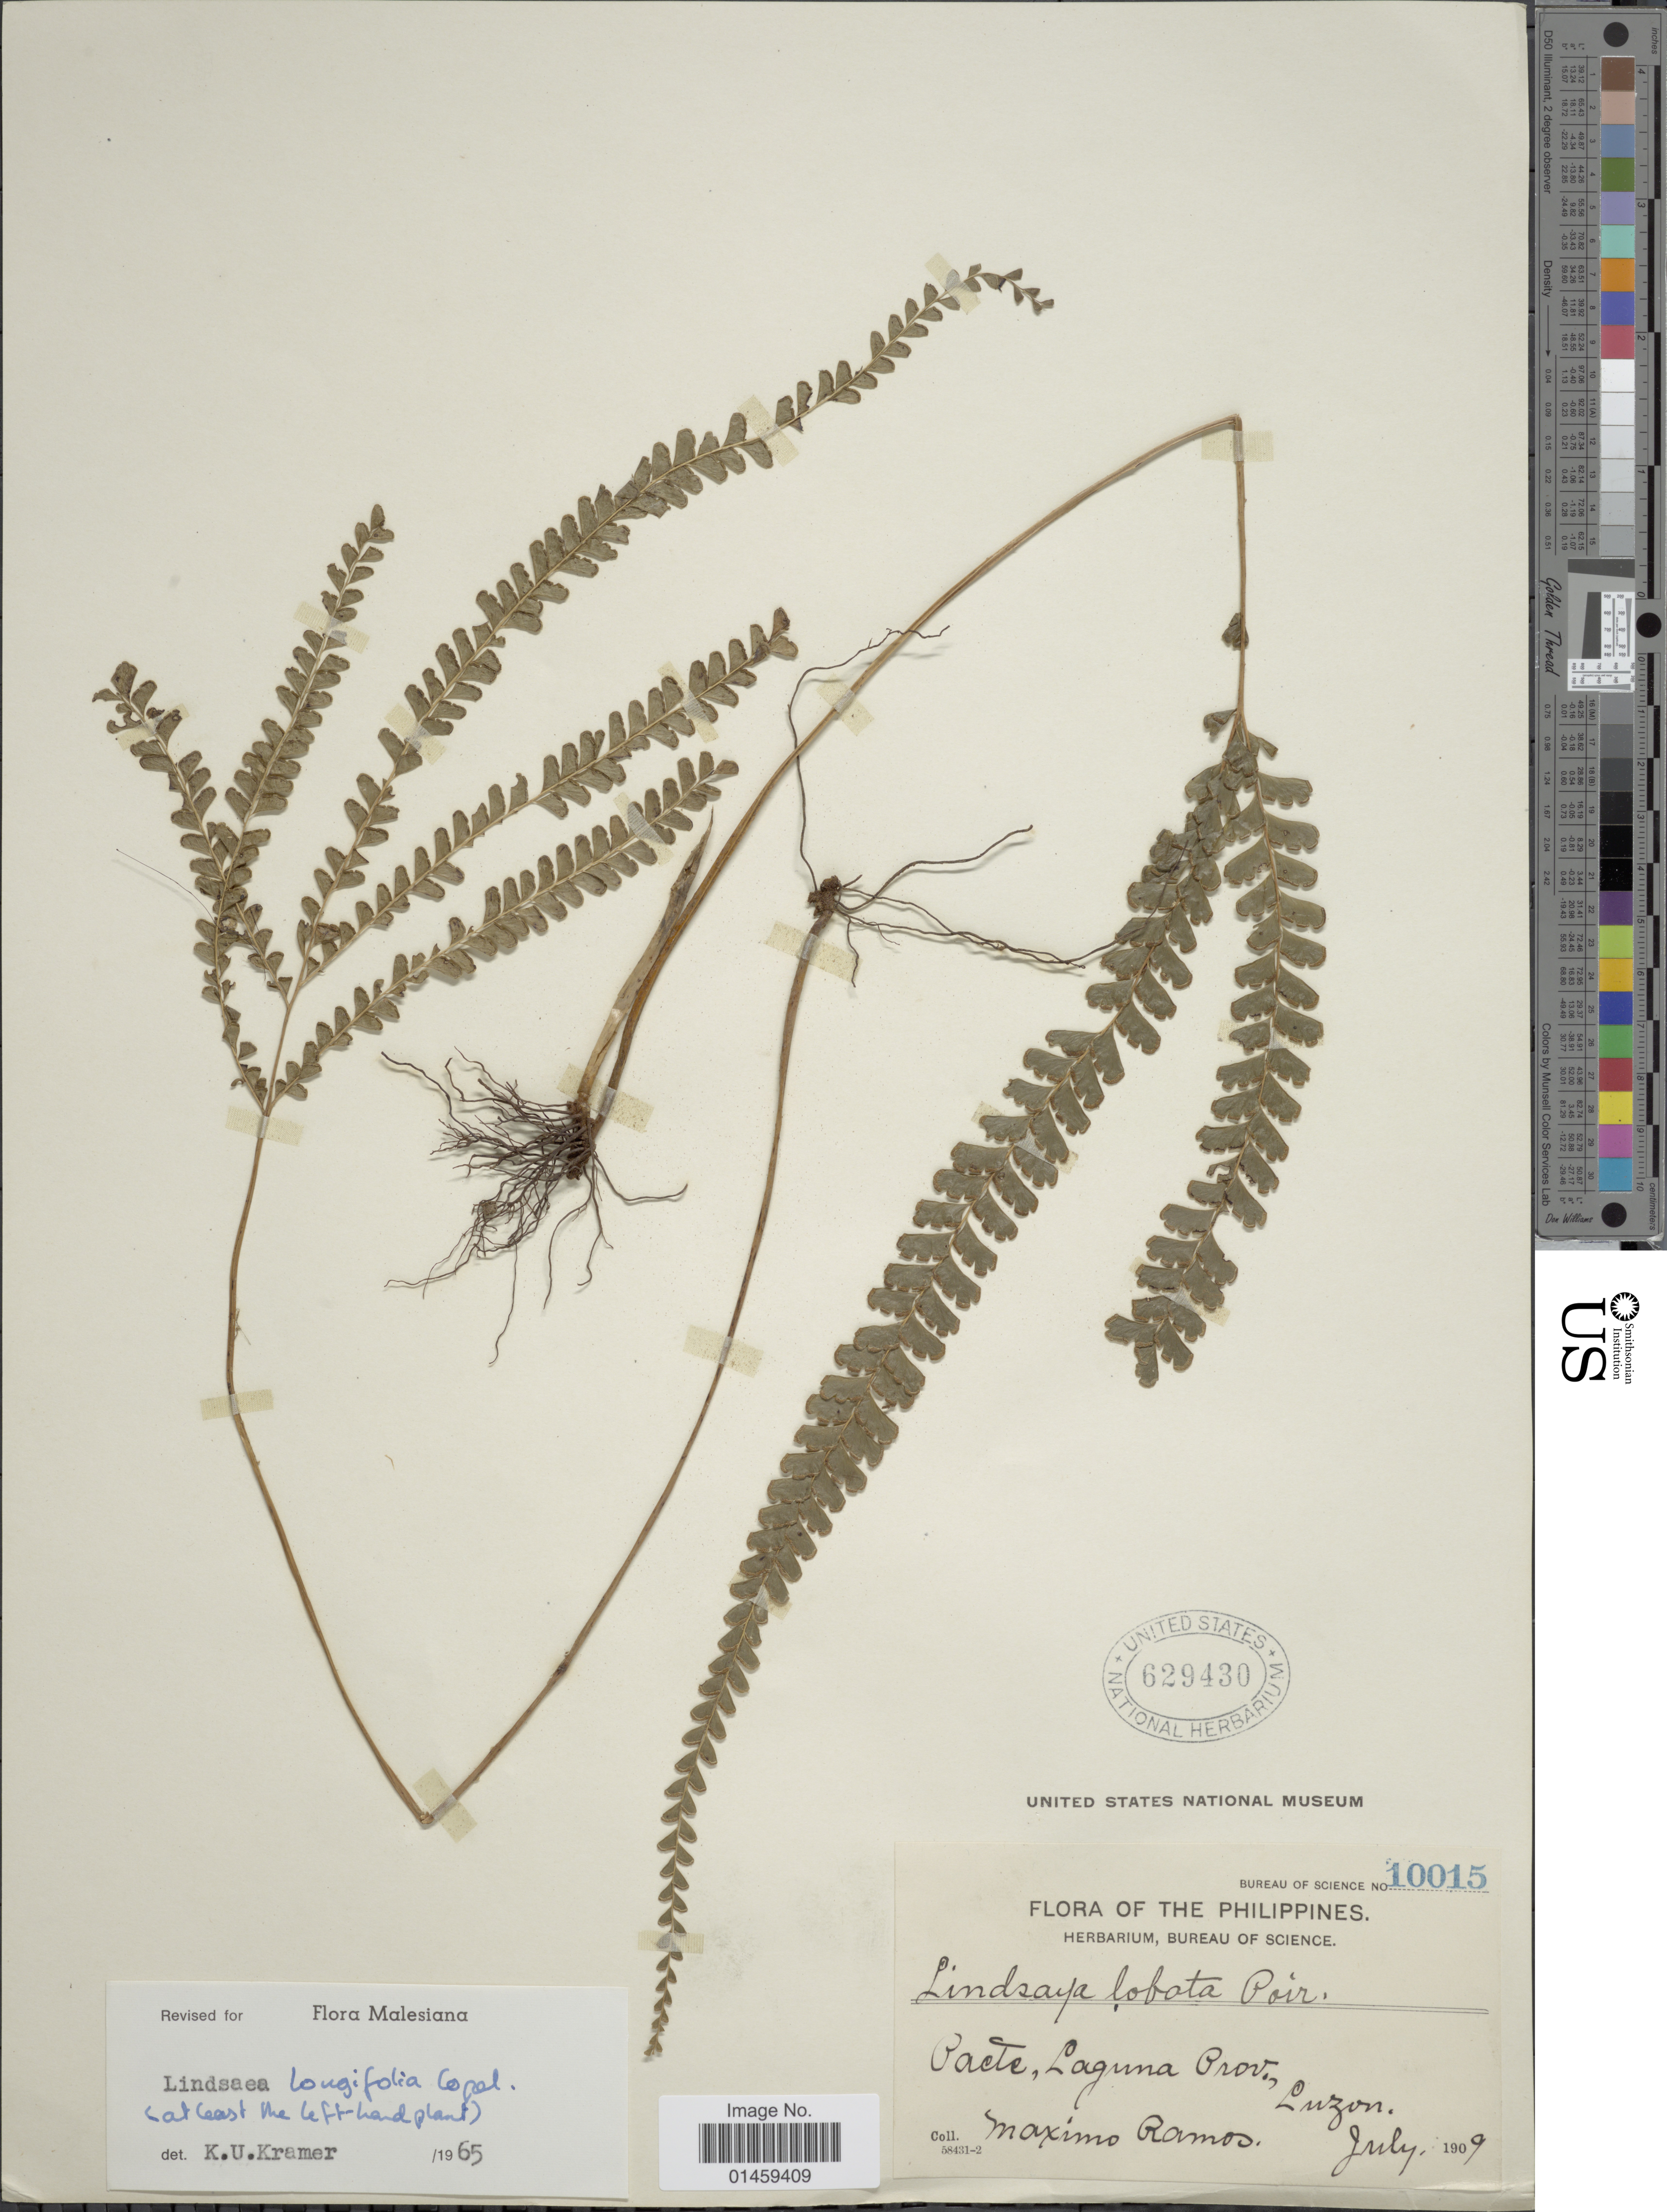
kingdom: Plantae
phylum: Tracheophyta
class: Polypodiopsida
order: Polypodiales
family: Lindsaeaceae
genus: Lindsaea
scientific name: Lindsaea longifolia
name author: Copel.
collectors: M. Ramos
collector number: Bureau of Science 10015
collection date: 1909-07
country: Philippines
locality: Pacte, Laguna Prov., Luzon.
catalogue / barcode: US 629430